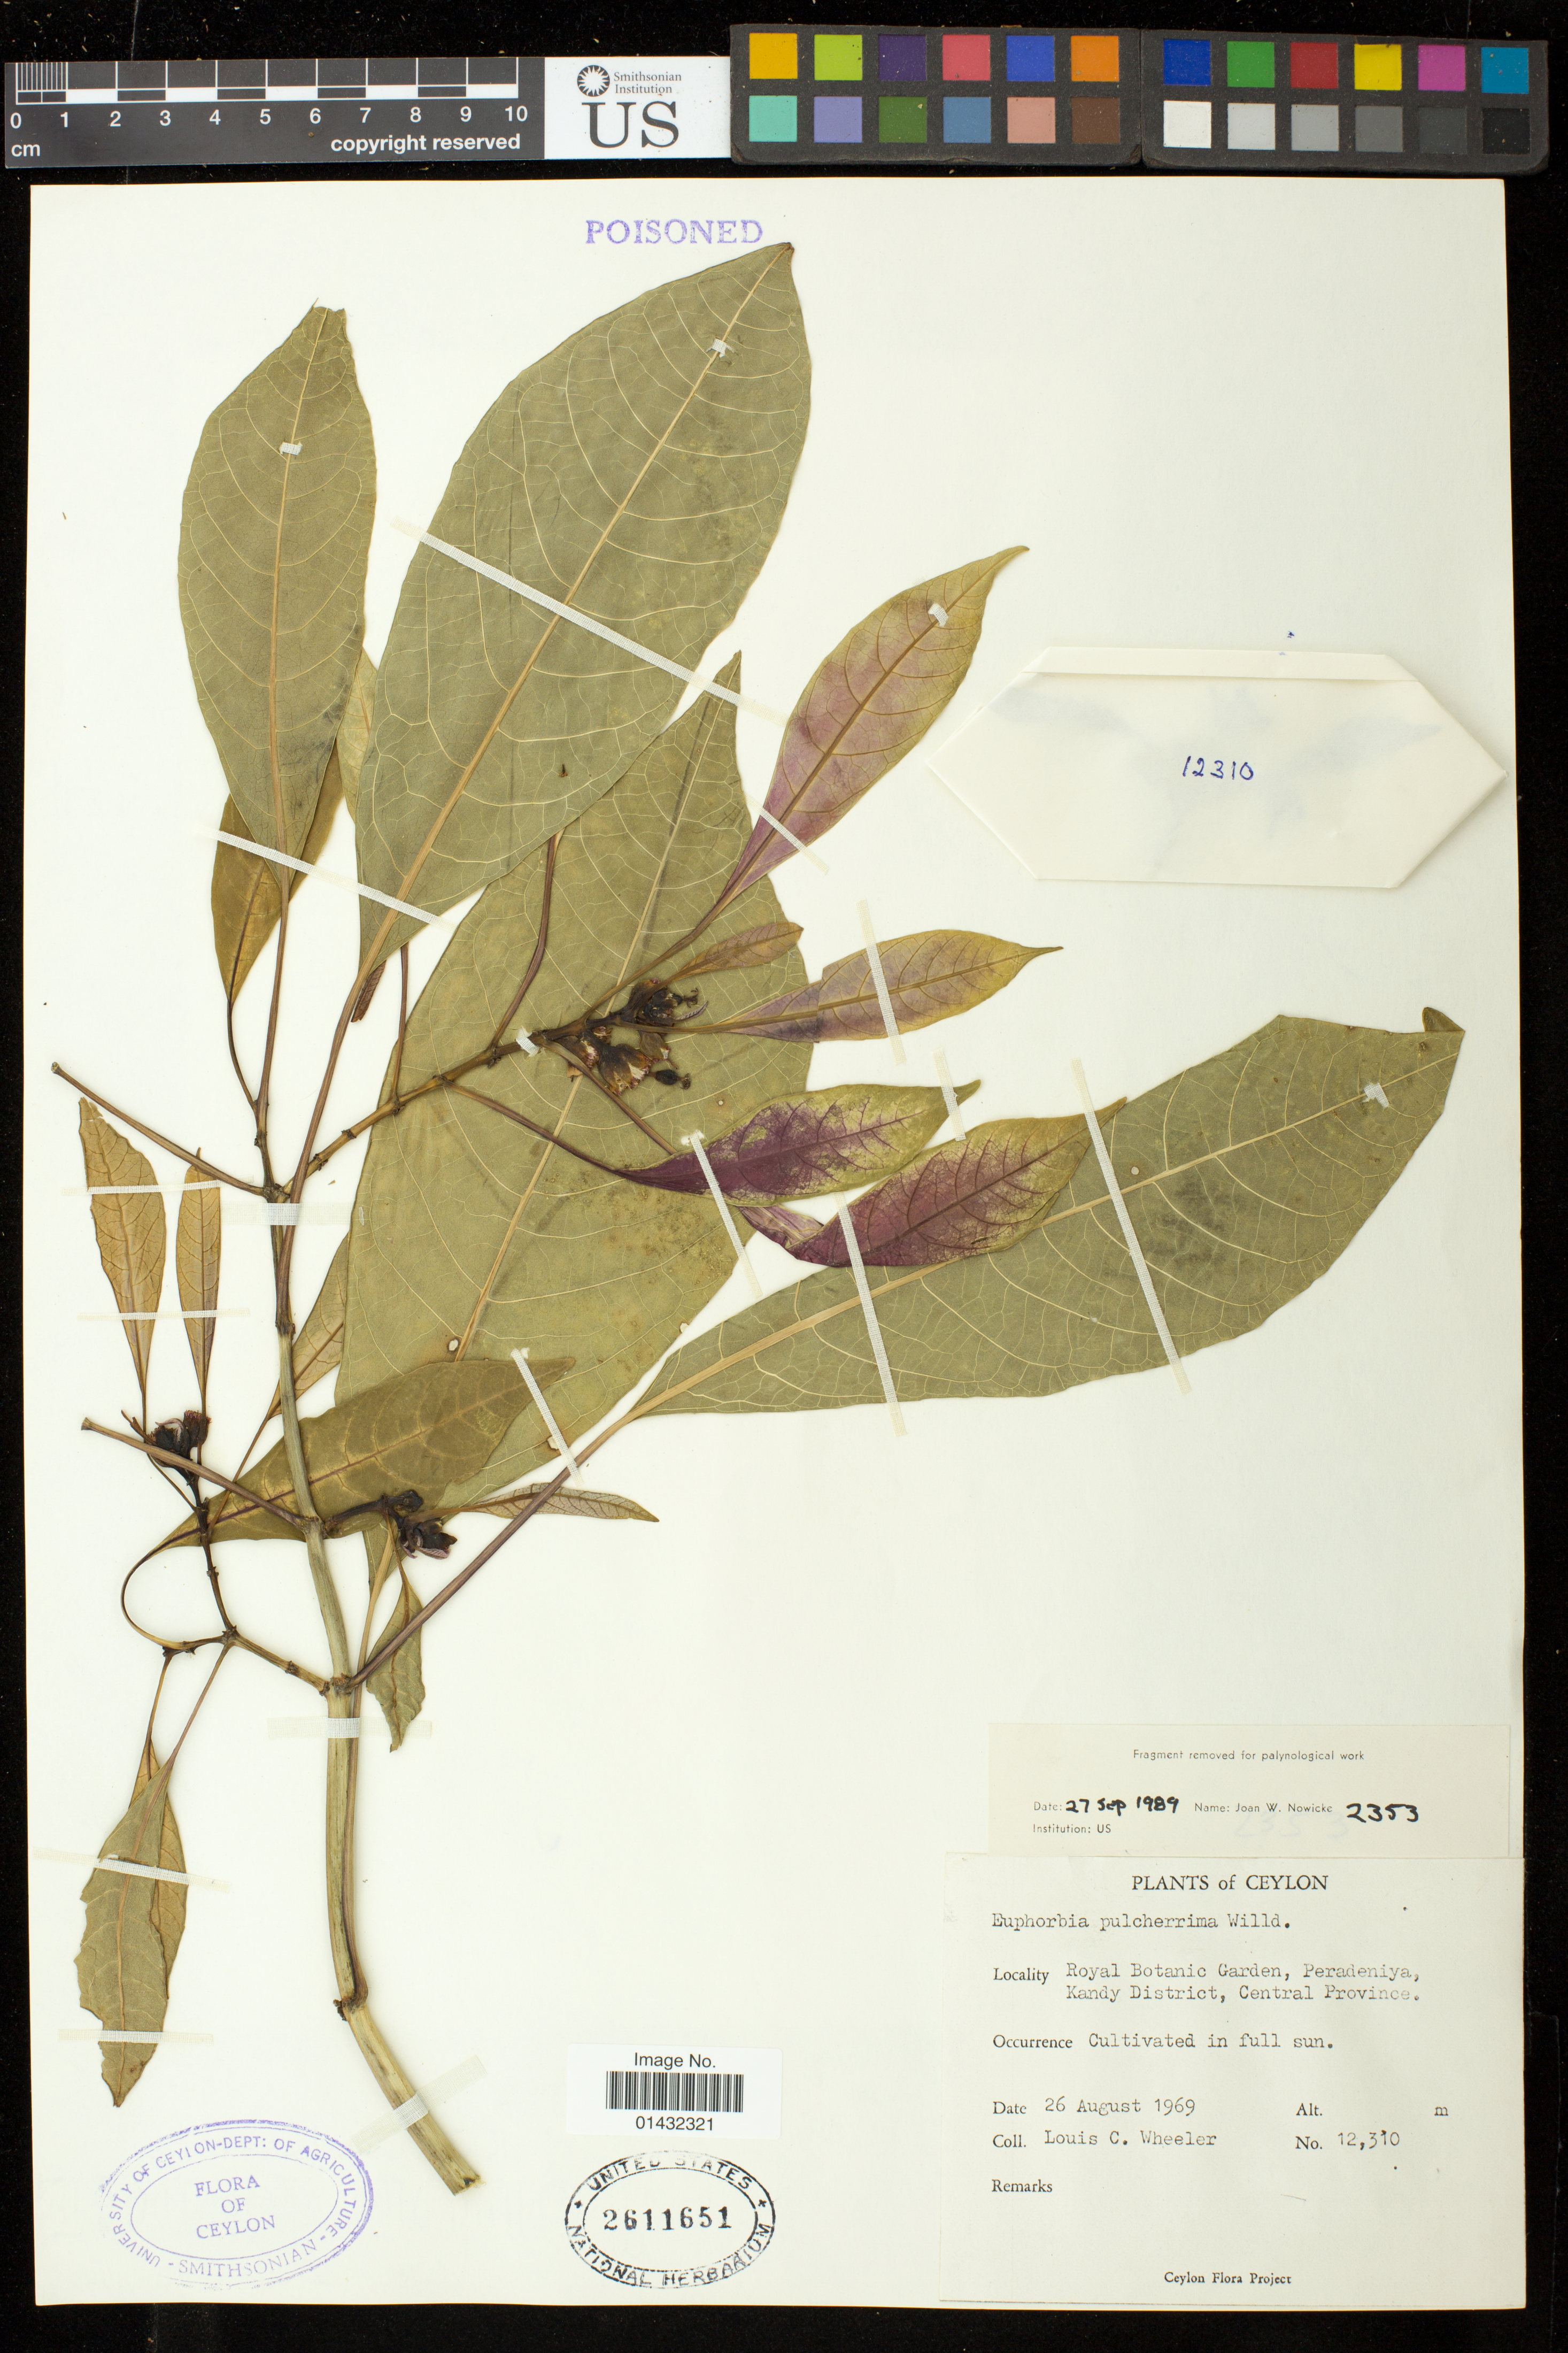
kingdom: Plantae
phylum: Tracheophyta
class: Magnoliopsida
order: Malpighiales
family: Euphorbiaceae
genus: Euphorbia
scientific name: Euphorbia pulcherrima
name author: Willd. ex Klotzsch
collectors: L. C. Wheeler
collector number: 12310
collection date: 1969-08-26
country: Sri Lanka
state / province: Central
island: Ceylon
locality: Royal Botanic Garden, Peradeniya, Kandy District, Ceylon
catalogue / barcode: US 2611651